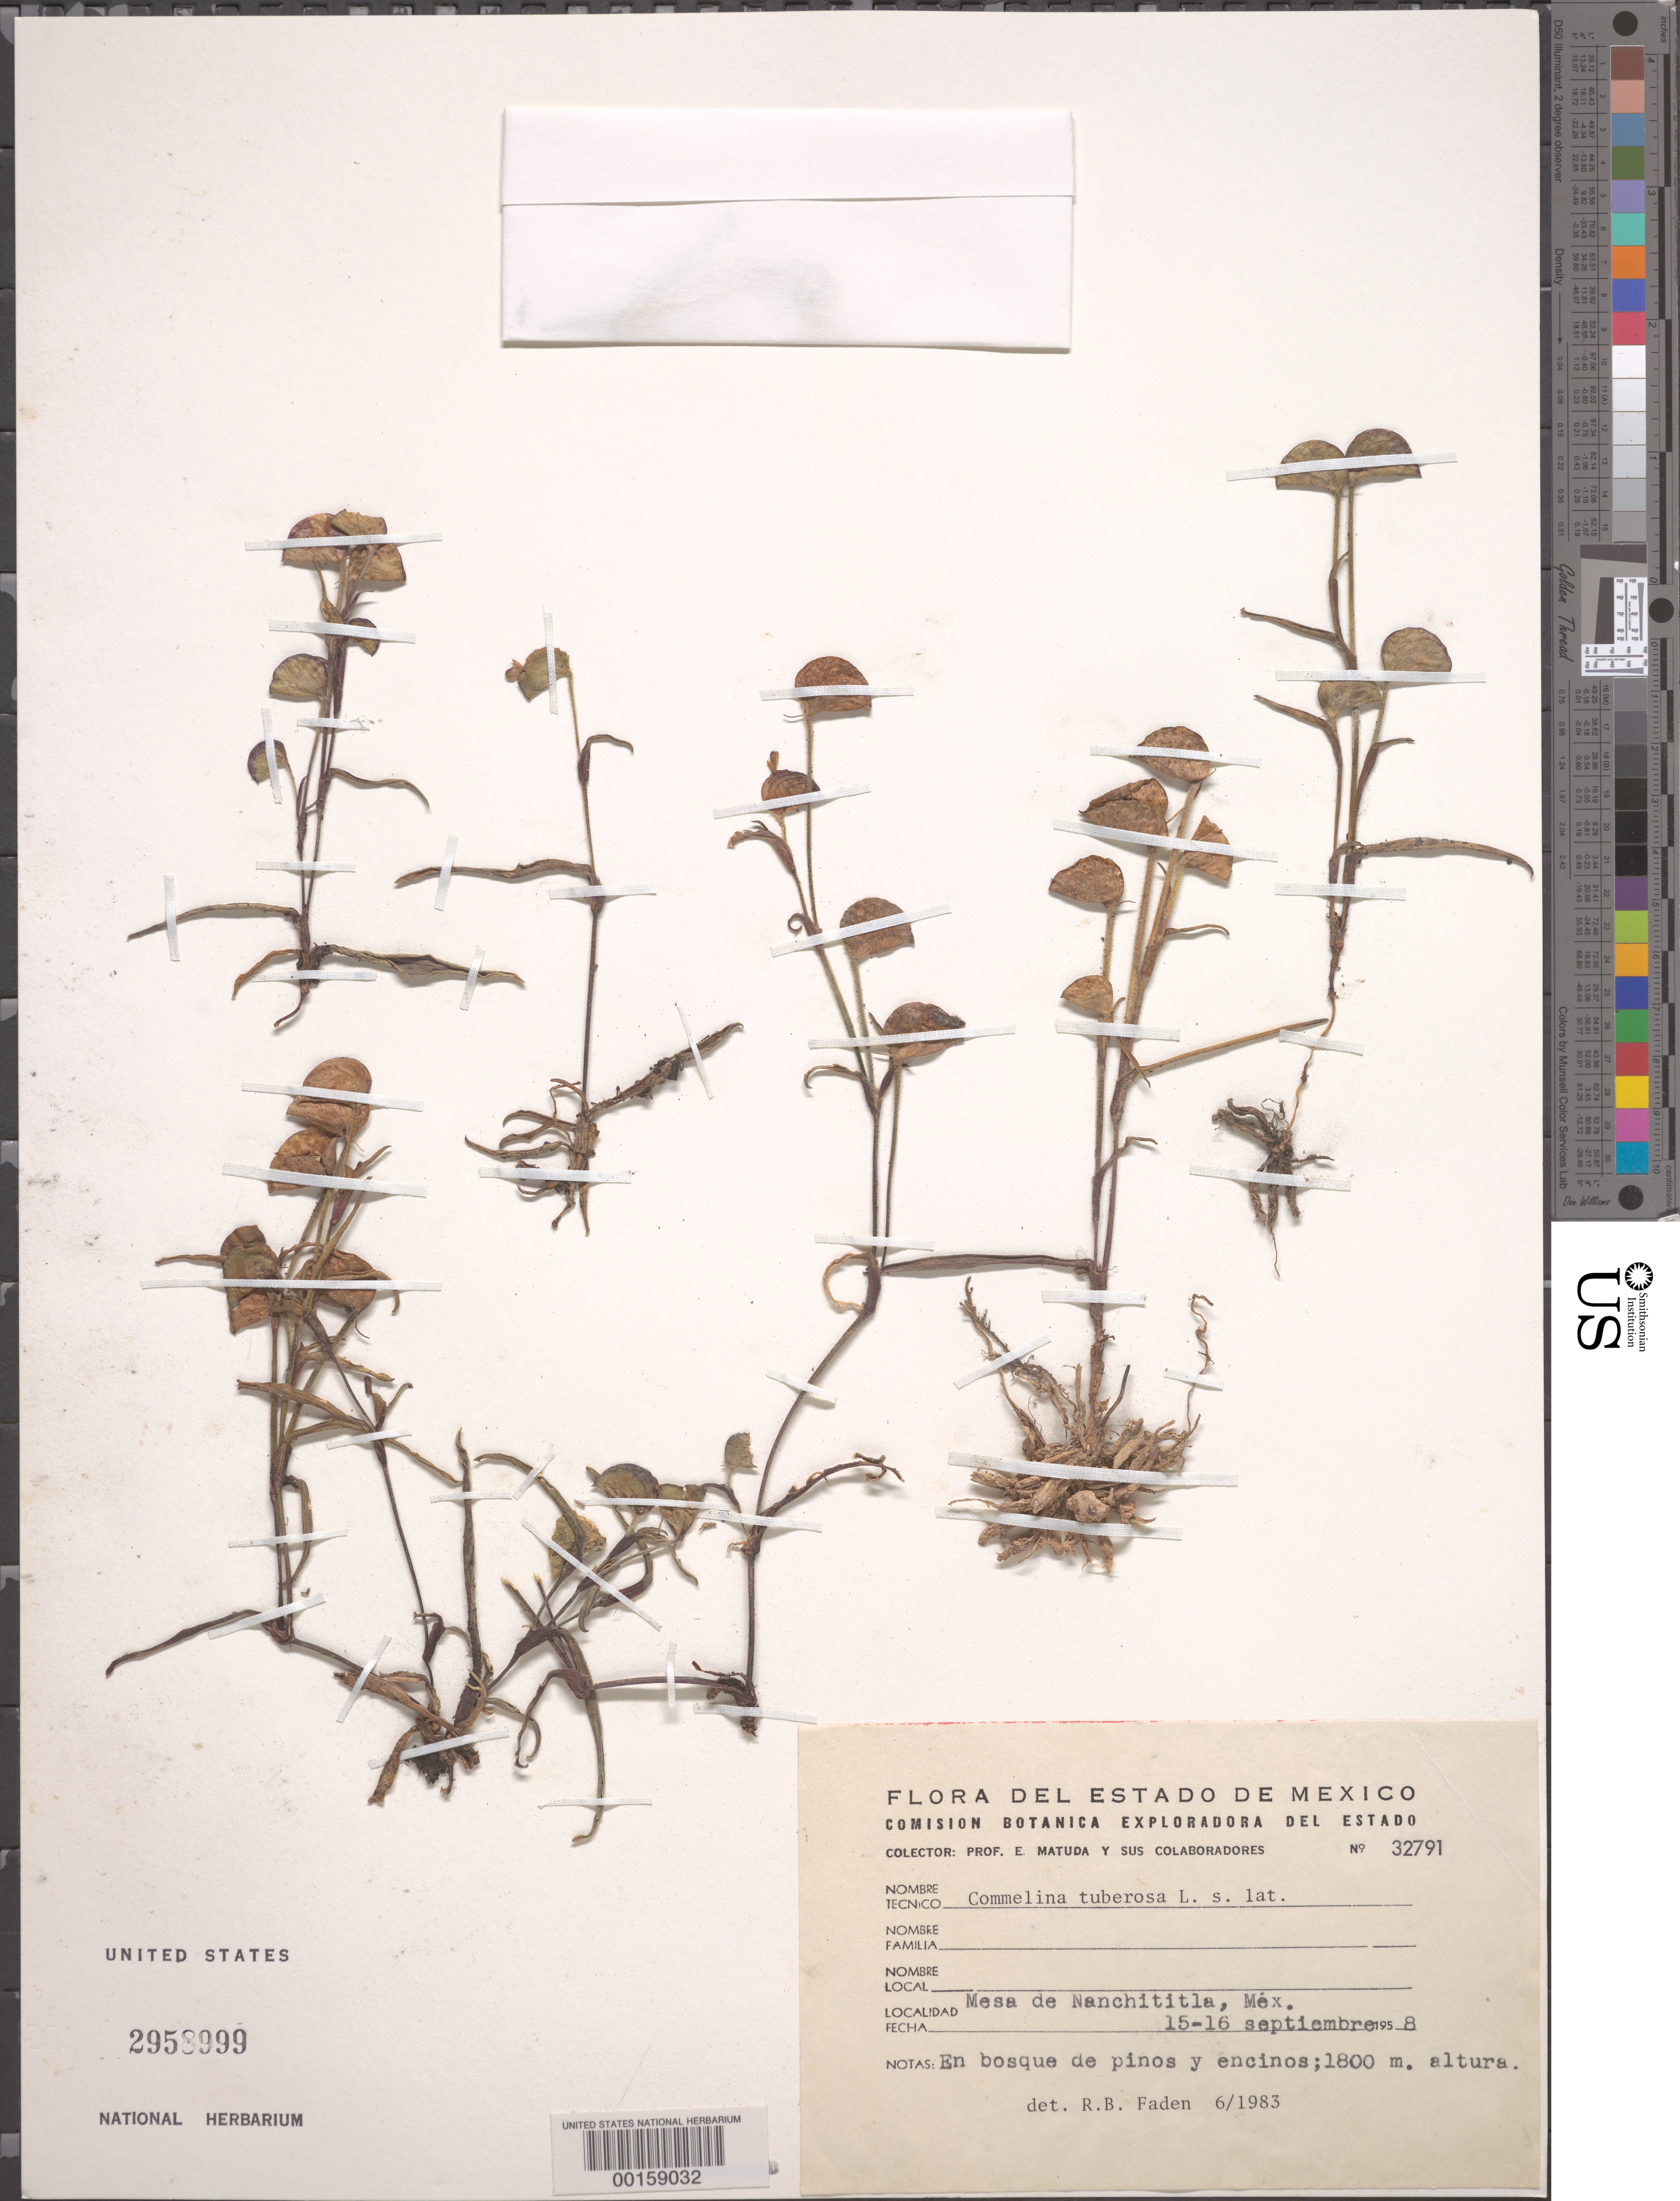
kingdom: Plantae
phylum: Tracheophyta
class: Liliopsida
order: Commelinales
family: Commelinaceae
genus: Commelina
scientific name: Commelina tuberosa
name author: L.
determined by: Faden, Robert B., (US), Smithsonian Institution - National Museum of Natural History (UNITED STATES)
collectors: E. Matuda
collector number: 32791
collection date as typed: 15 Sep 1958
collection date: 1958-09-15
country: Mexico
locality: Mesa de nanchititla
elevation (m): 1800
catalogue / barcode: US 2958999